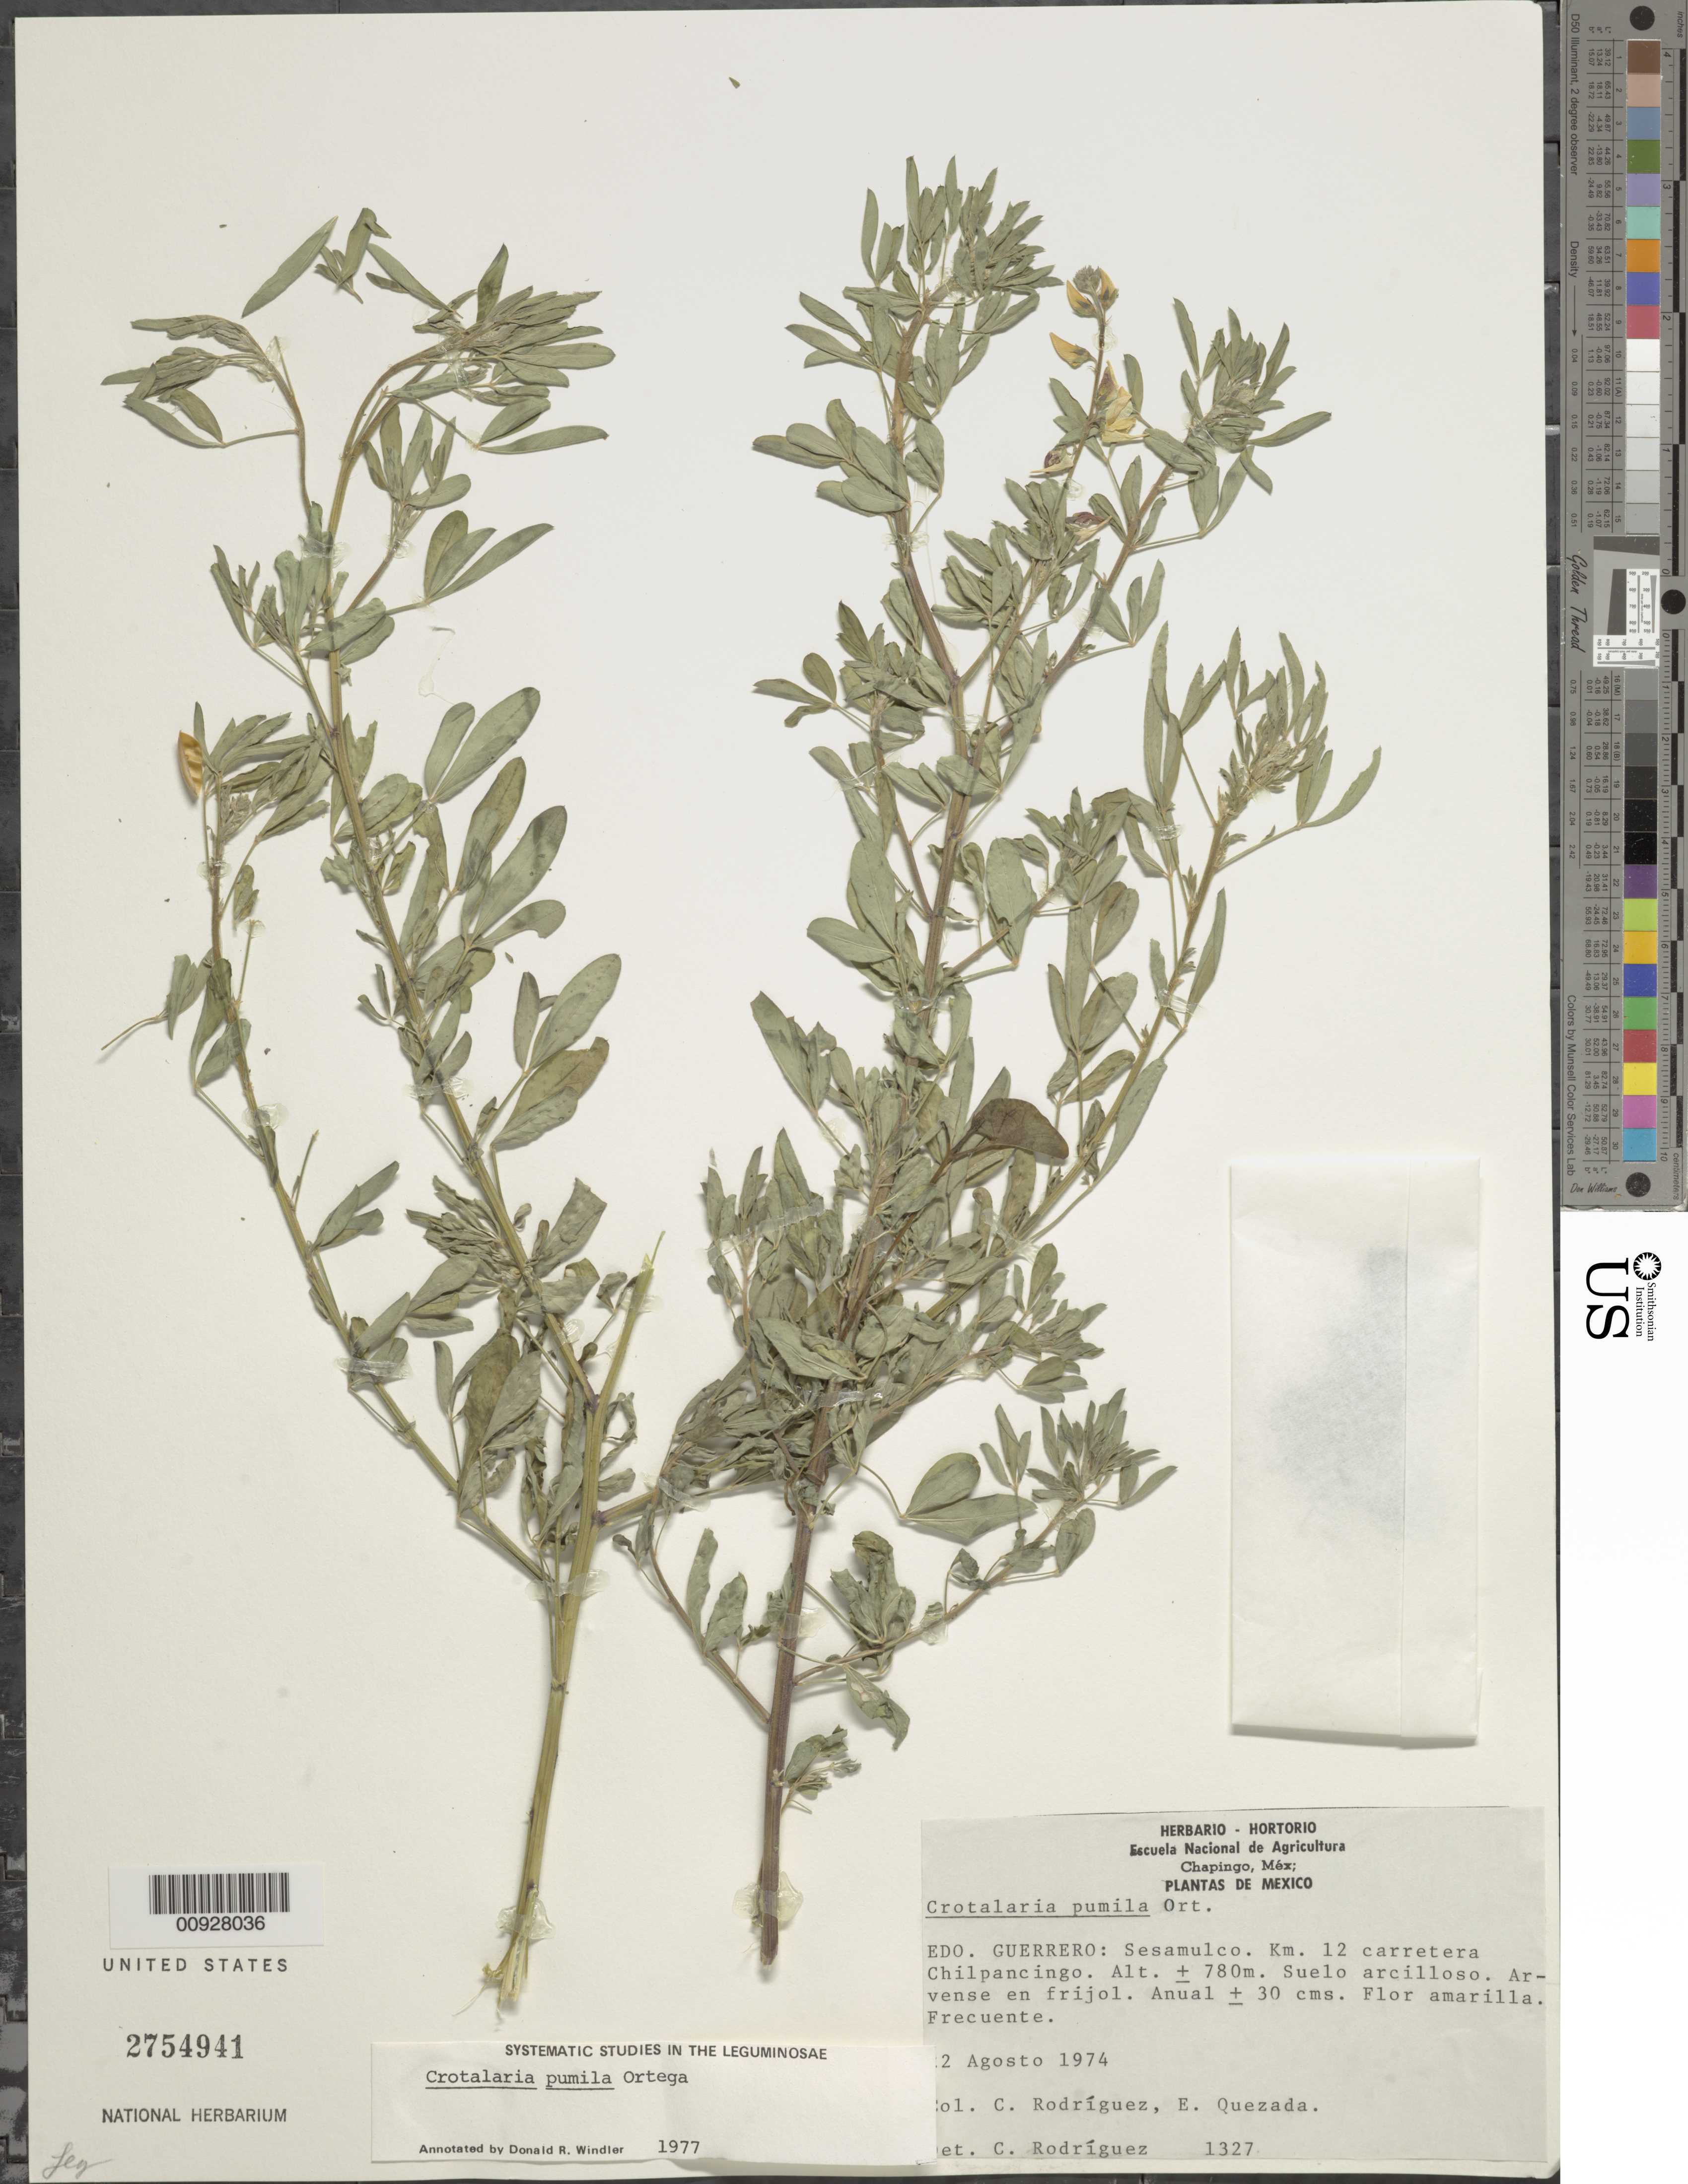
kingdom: Plantae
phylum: Tracheophyta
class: Magnoliopsida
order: Fabales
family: Fabaceae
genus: Crotalaria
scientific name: Crotalaria pumila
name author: Ortega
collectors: C. Rodriguez & E. Quezada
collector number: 1327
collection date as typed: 22 Aug 1974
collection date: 1974-08-22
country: Mexico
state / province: Guerrero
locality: Edo. Guerrero: Sesamulco km. 12 carretera Chilpancingo.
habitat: Suelo arcilloso.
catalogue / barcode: US 2754941